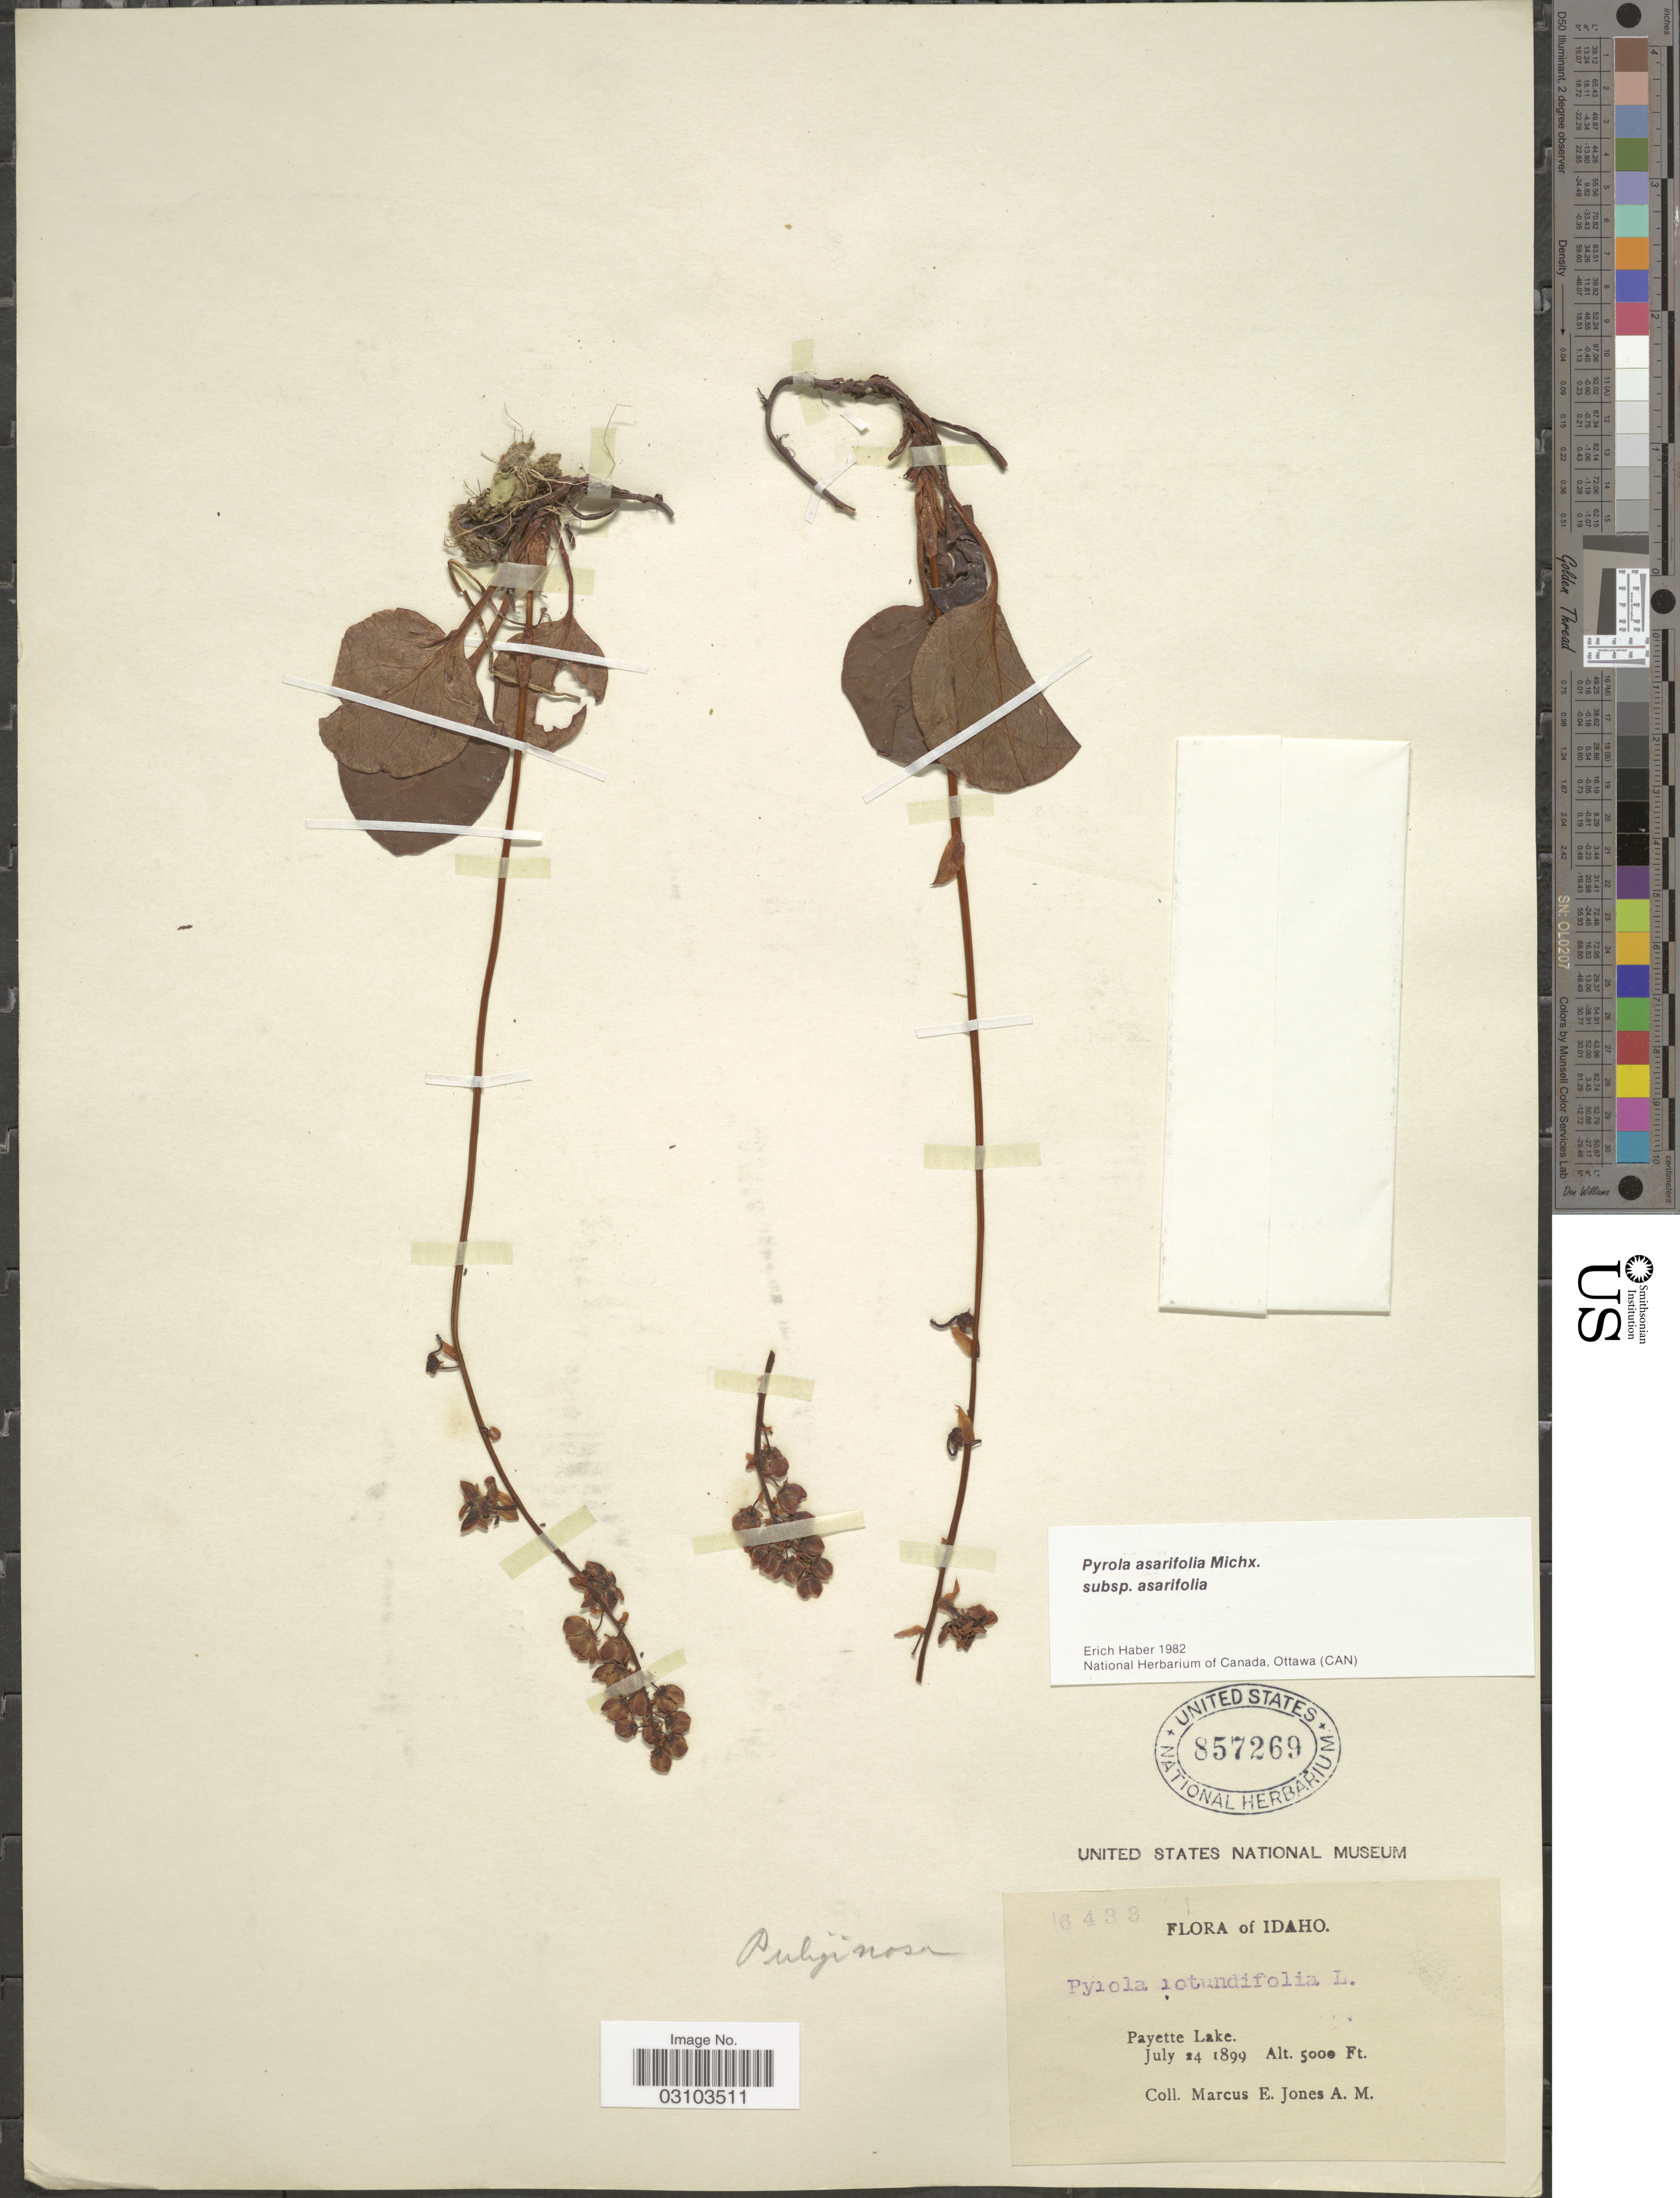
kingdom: Plantae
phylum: Tracheophyta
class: Magnoliopsida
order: Ericales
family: Ericaceae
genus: Pyrola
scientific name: Pyrola asarifolia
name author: Michx.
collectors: M. E. Jones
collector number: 6433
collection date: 1899-07-24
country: United States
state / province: Idaho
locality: Payette Lake.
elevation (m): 1524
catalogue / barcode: US 857269